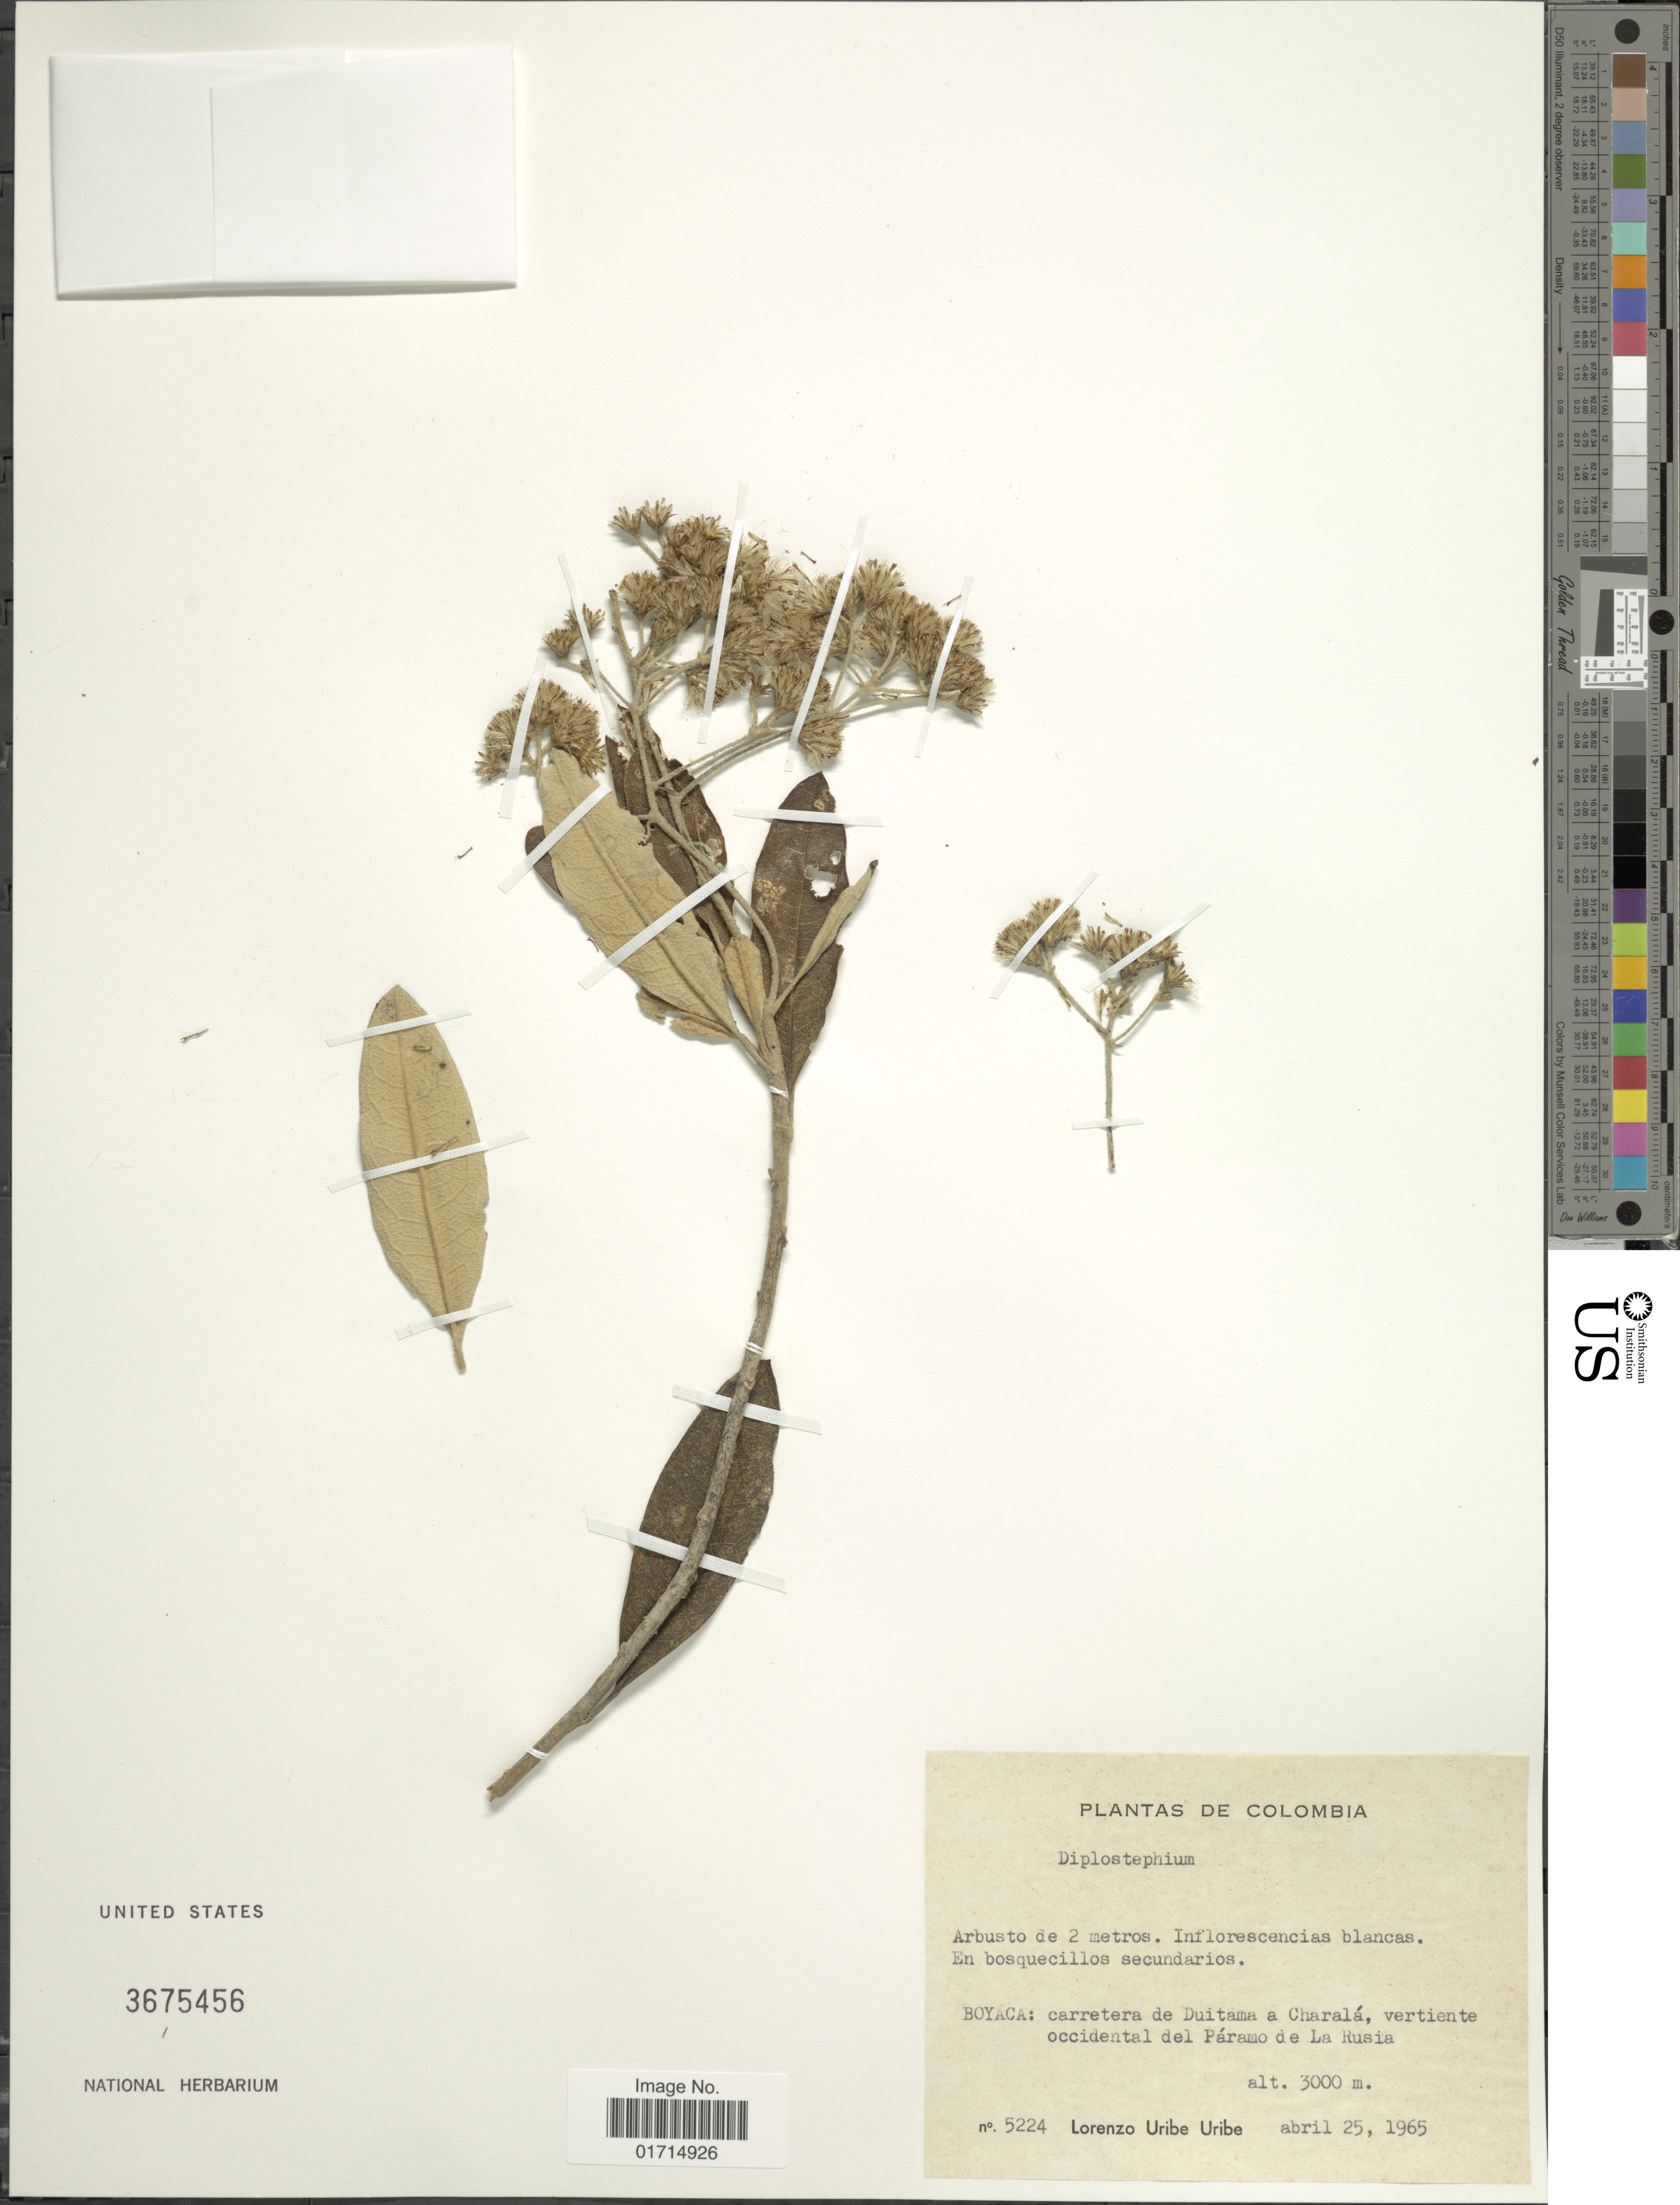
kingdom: Plantae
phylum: Tracheophyta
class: Magnoliopsida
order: Asterales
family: Asteraceae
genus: Diplostephium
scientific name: Diplostephium sp.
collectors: L. Uribe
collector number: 5224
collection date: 1965-04-25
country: Colombia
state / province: Boyacá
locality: Colombia. Boyacá: carretera de Duitama a Charala, vertiente occidental del Paramo de La Rusia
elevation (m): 3000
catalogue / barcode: US 3675456